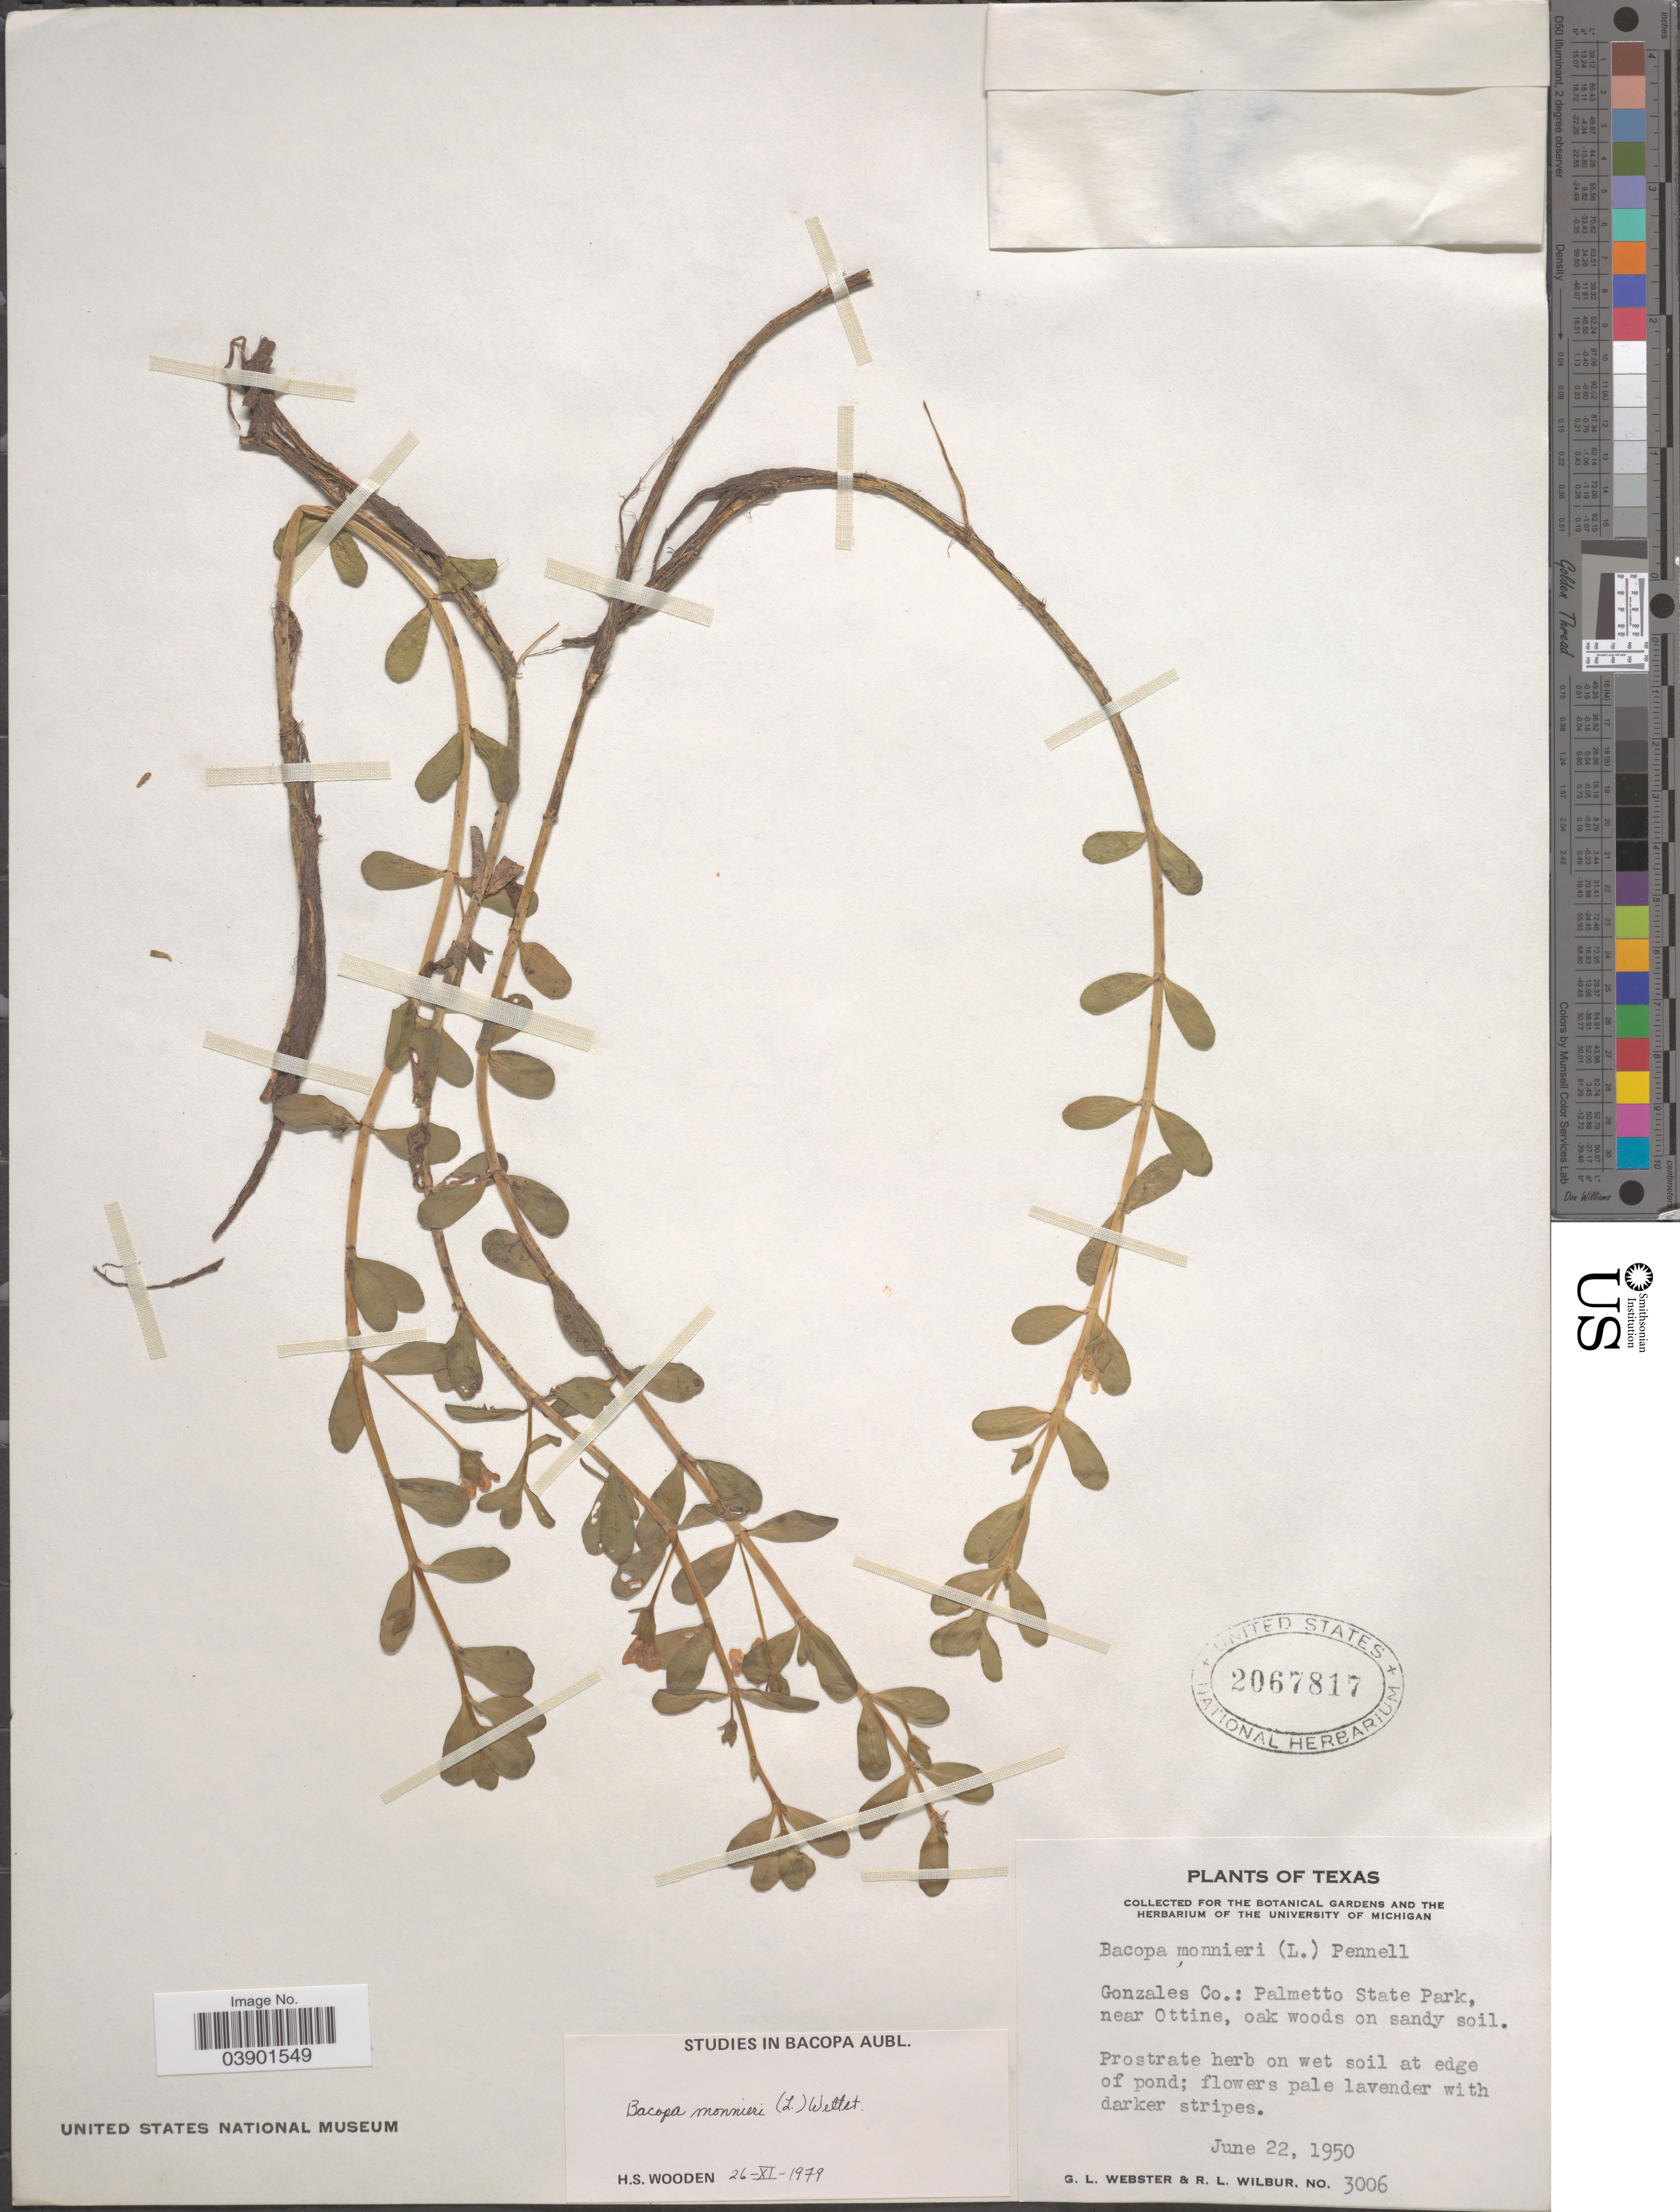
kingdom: Plantae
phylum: Tracheophyta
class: Magnoliopsida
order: Lamiales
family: Plantaginaceae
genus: Bacopa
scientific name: Bacopa monnieri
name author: (L.) Pennell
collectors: G. L. Webster & R. L. Wilbur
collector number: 3006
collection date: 1950-06-22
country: United States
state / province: Texas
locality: Gonzales Co.: Palmetto State Park, near Ottine.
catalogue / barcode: US 2067817